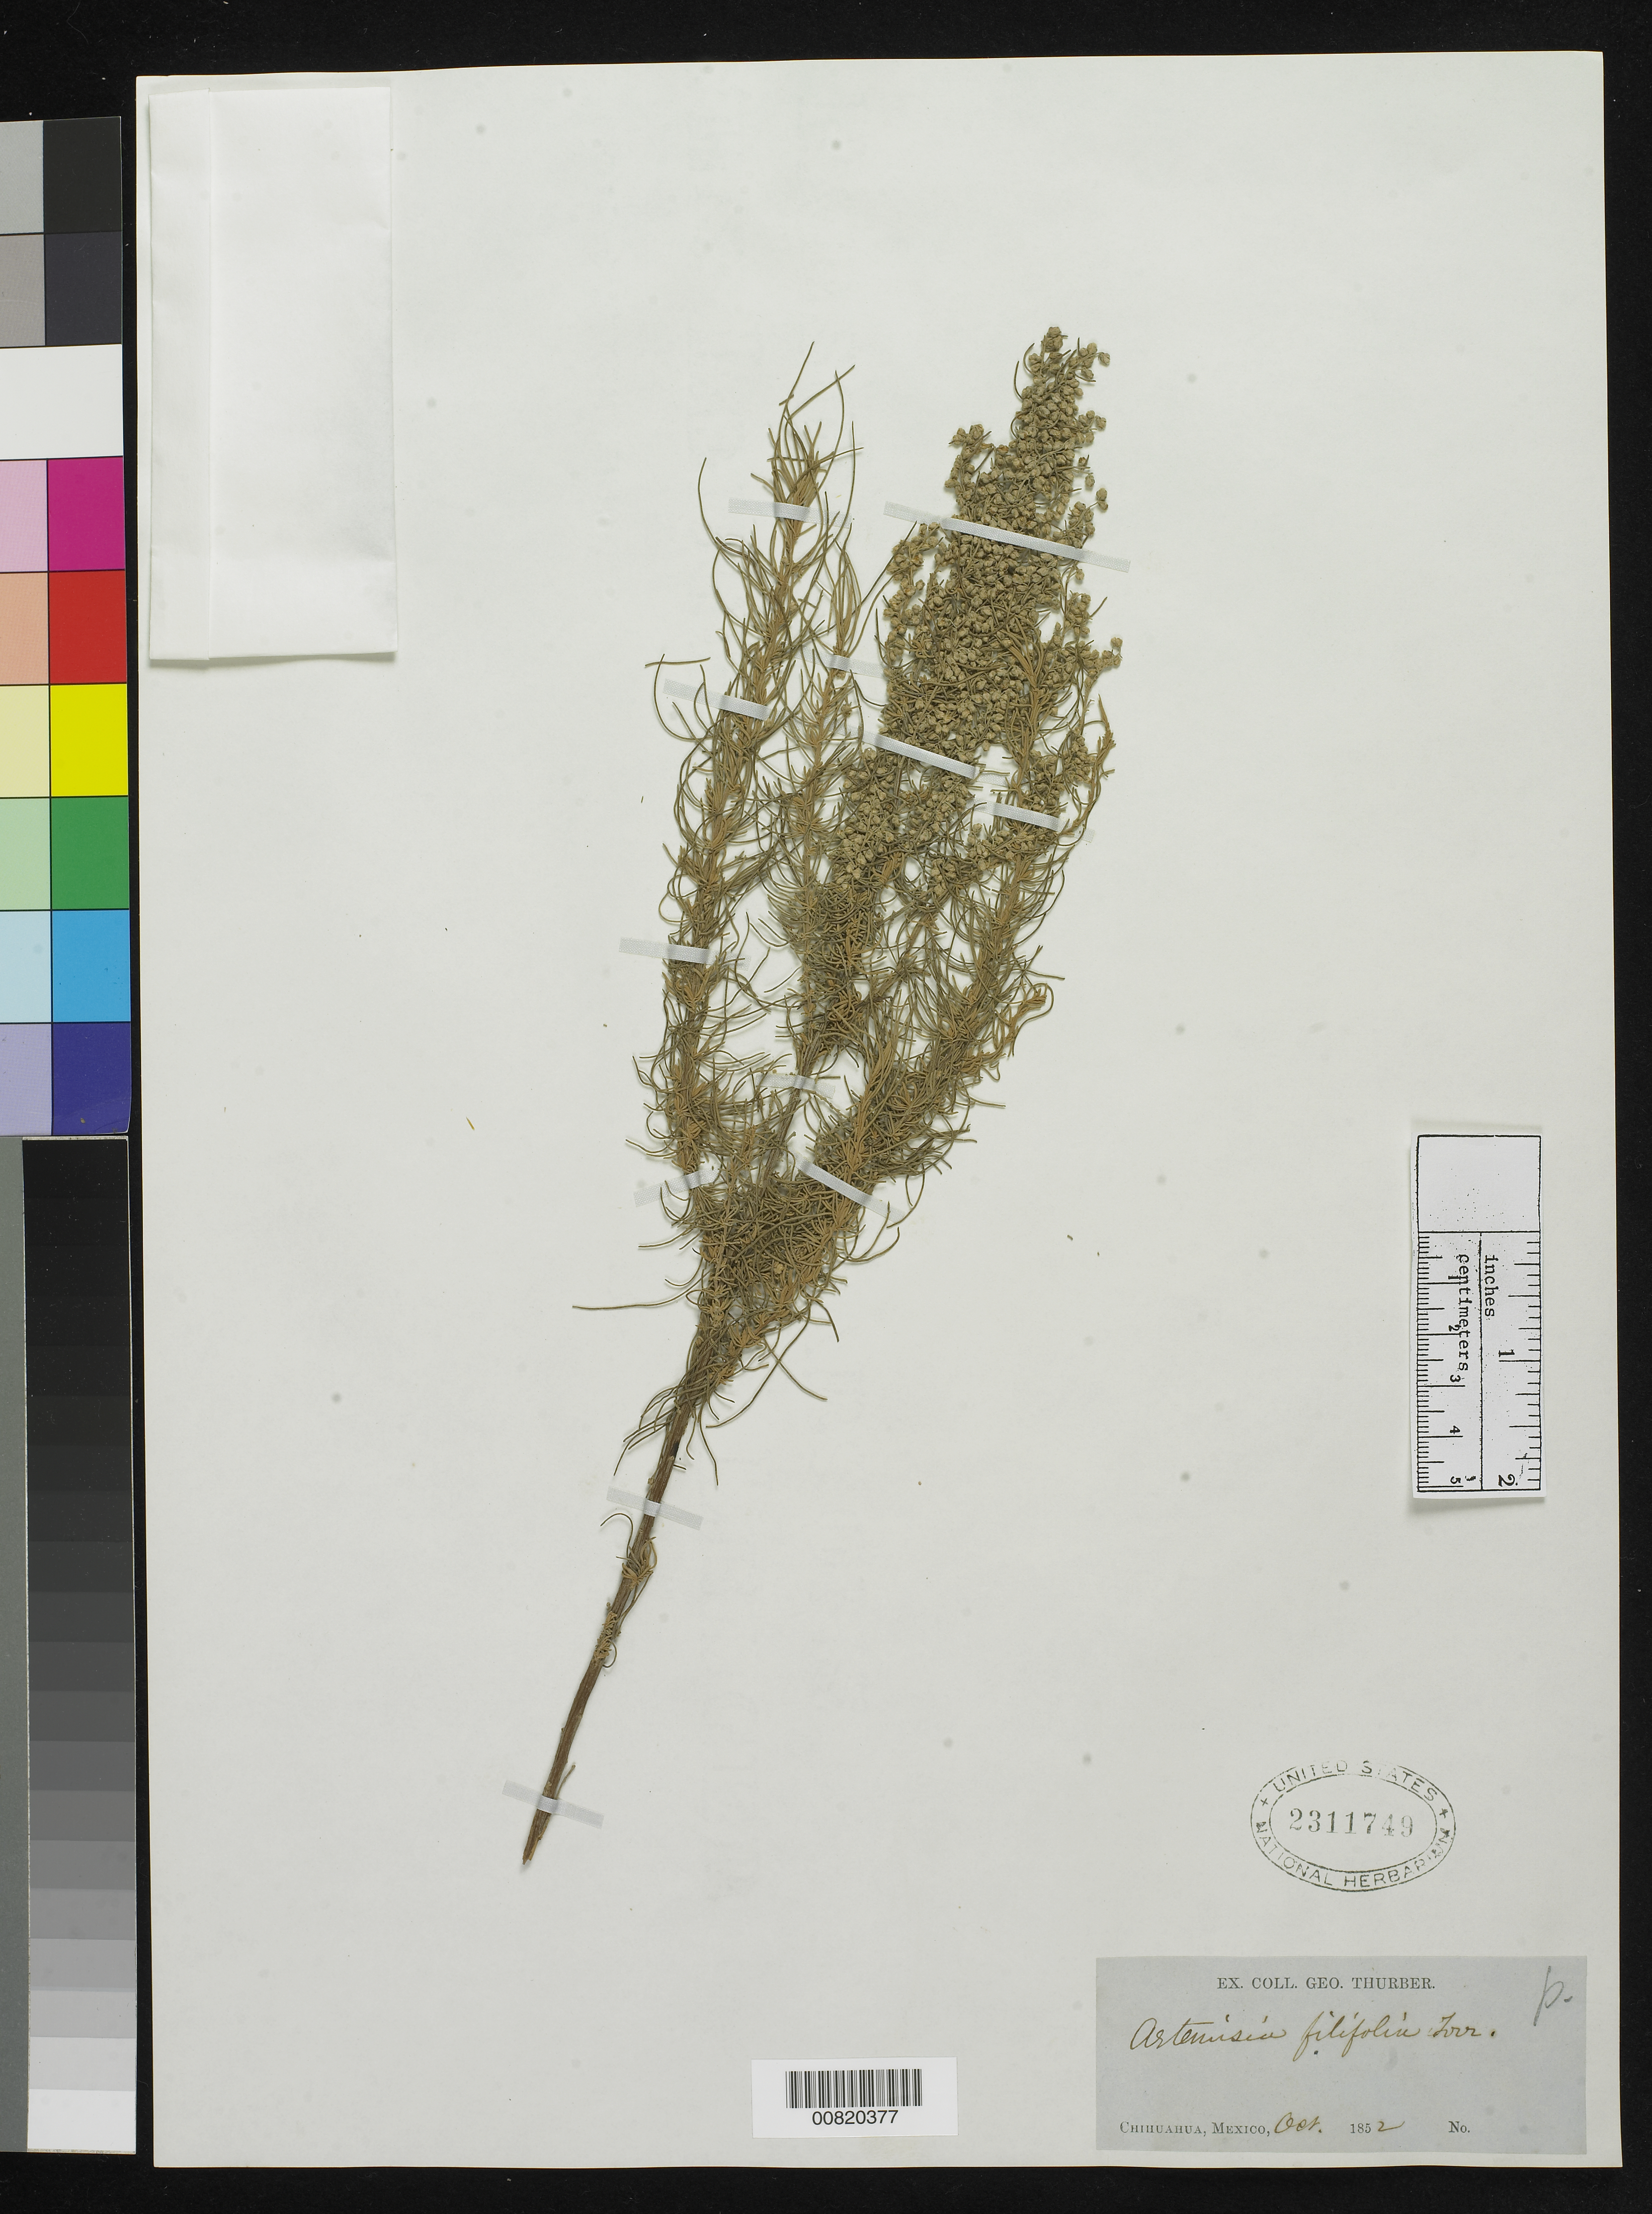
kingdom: Plantae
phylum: Tracheophyta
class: Magnoliopsida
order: Asterales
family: Asteraceae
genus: Artemisia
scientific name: Artemisia filifolia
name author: Torr.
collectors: G. Thurber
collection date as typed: Oct 1852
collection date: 1852-10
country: Mexico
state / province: Chihuahua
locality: Chihuahua.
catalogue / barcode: US 2311749